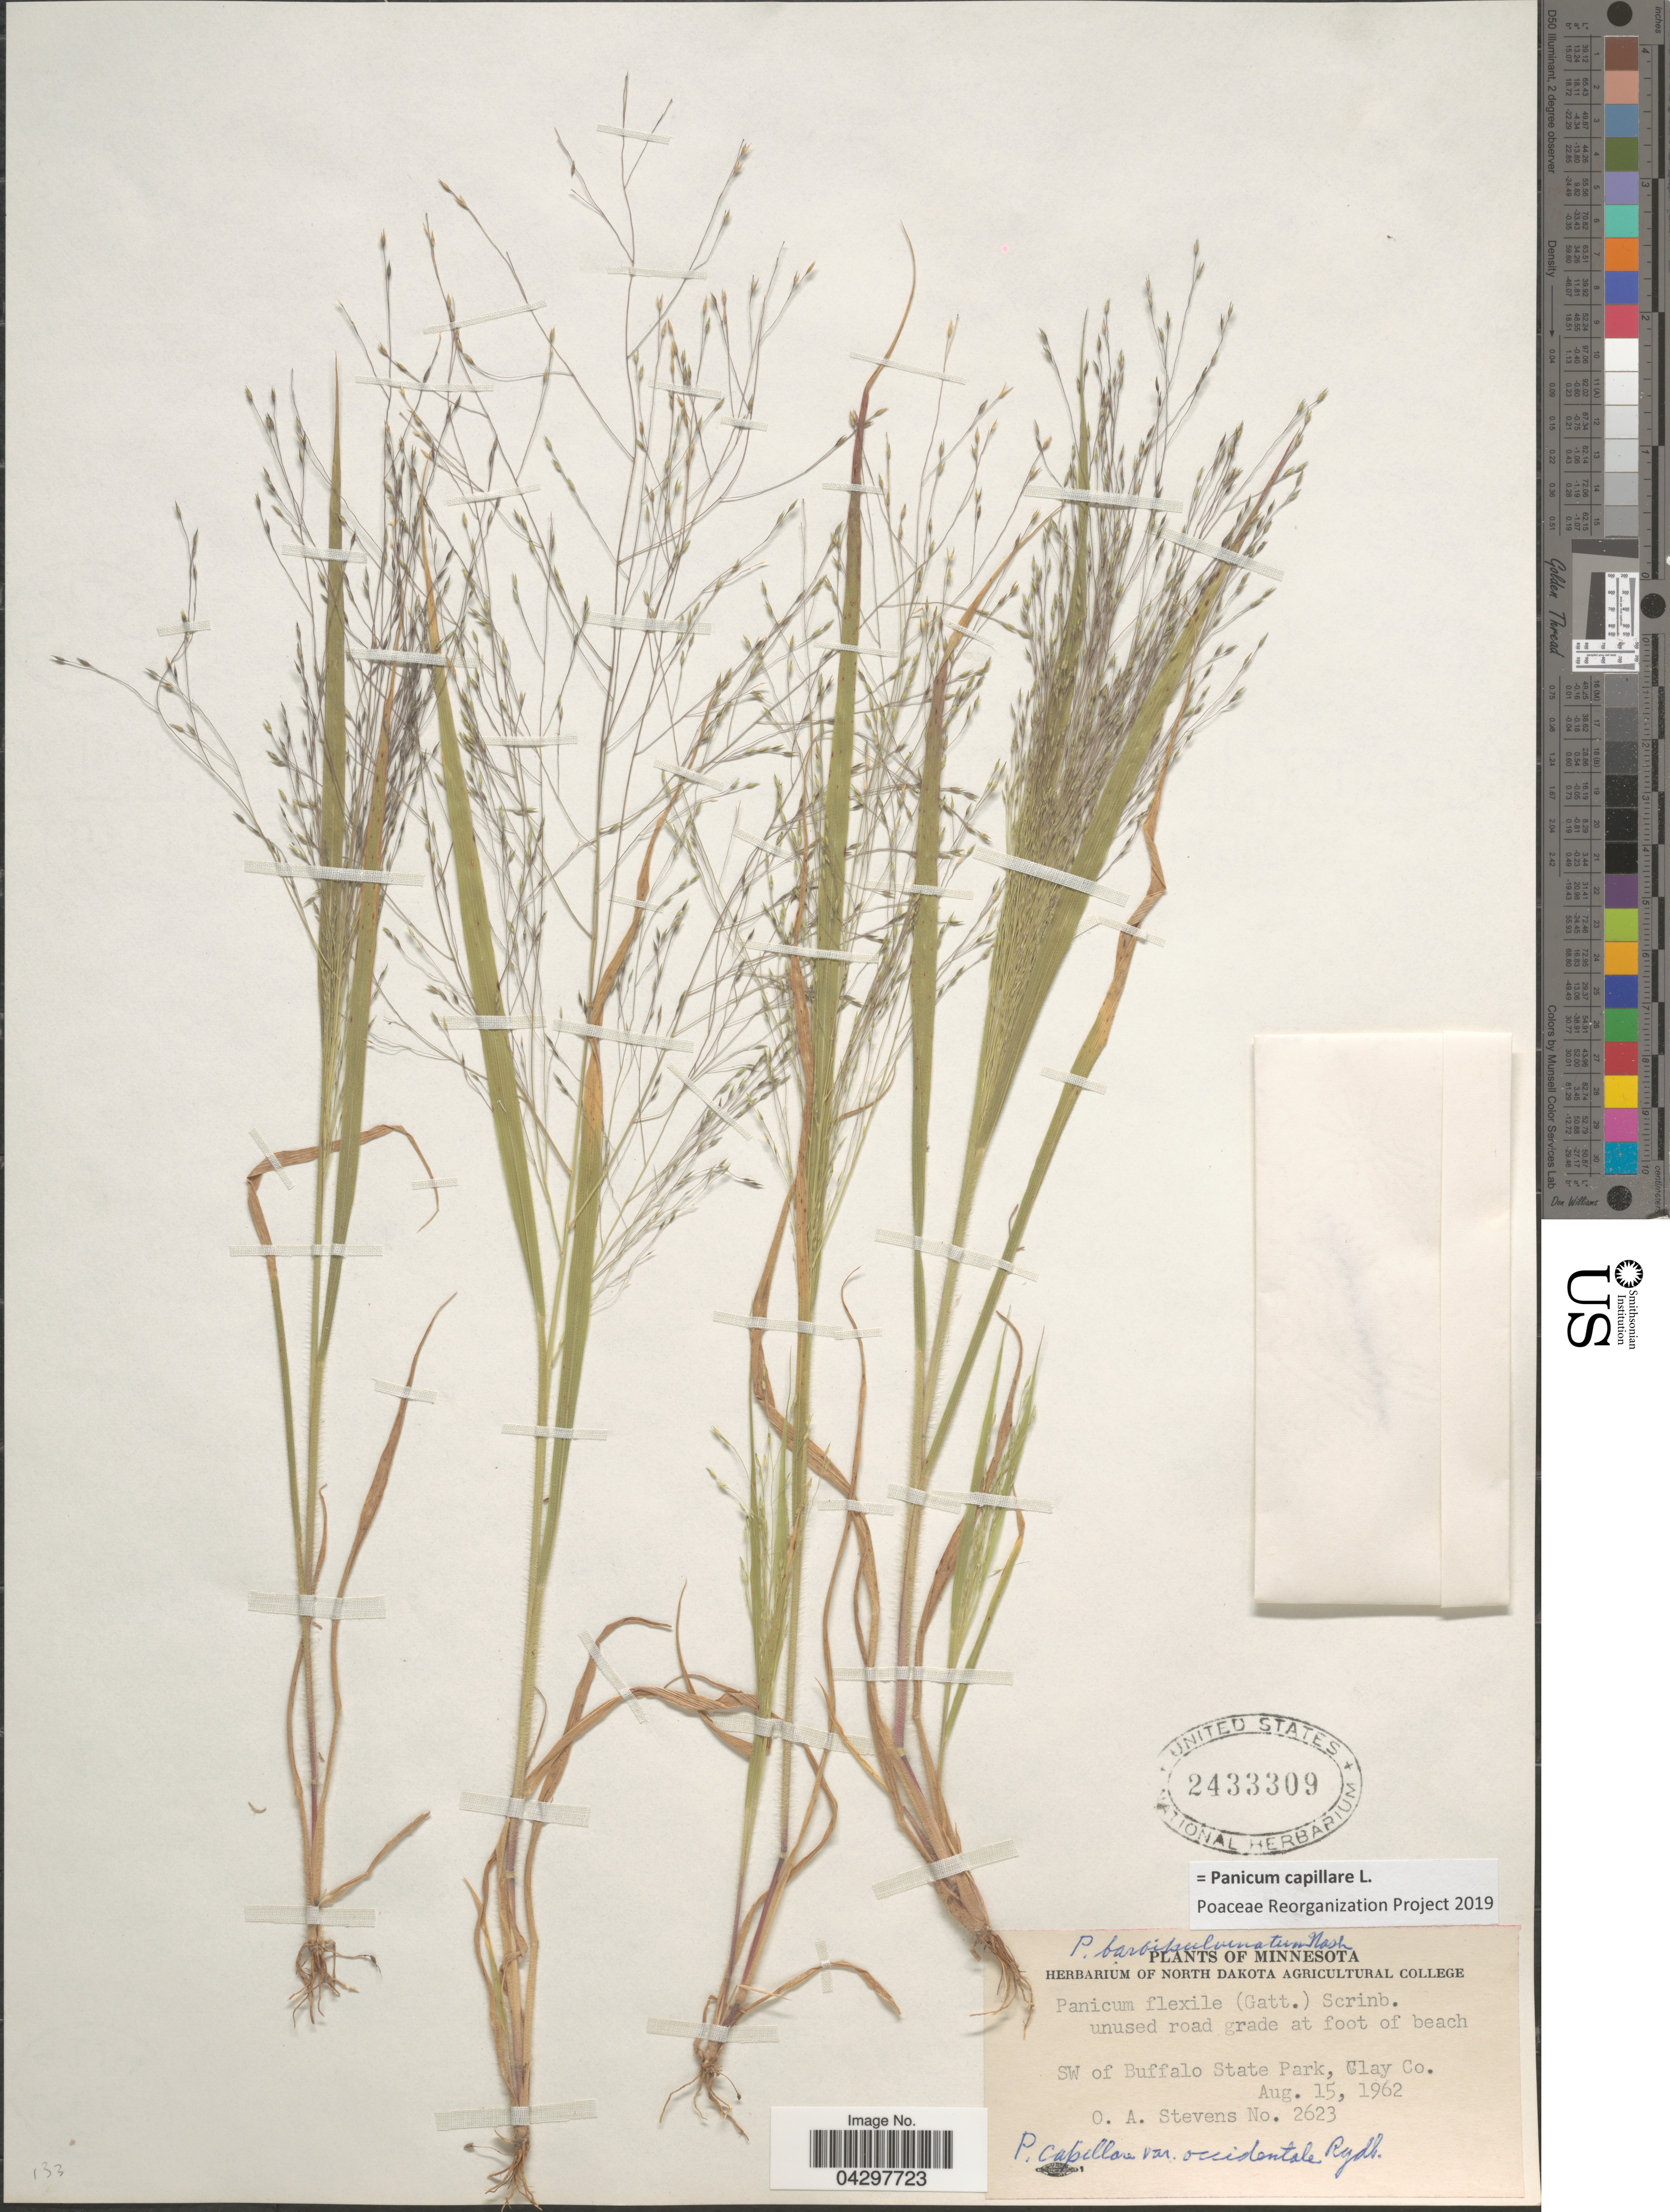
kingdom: Plantae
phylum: Tracheophyta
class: Liliopsida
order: Poales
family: Poaceae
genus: Panicum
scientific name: Panicum capillare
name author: L.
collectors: O. A. Stevens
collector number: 2623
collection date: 1962-08-15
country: United States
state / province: Minnesota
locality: SW of Buffalo State Park, Clay Co.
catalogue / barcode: US 2433309